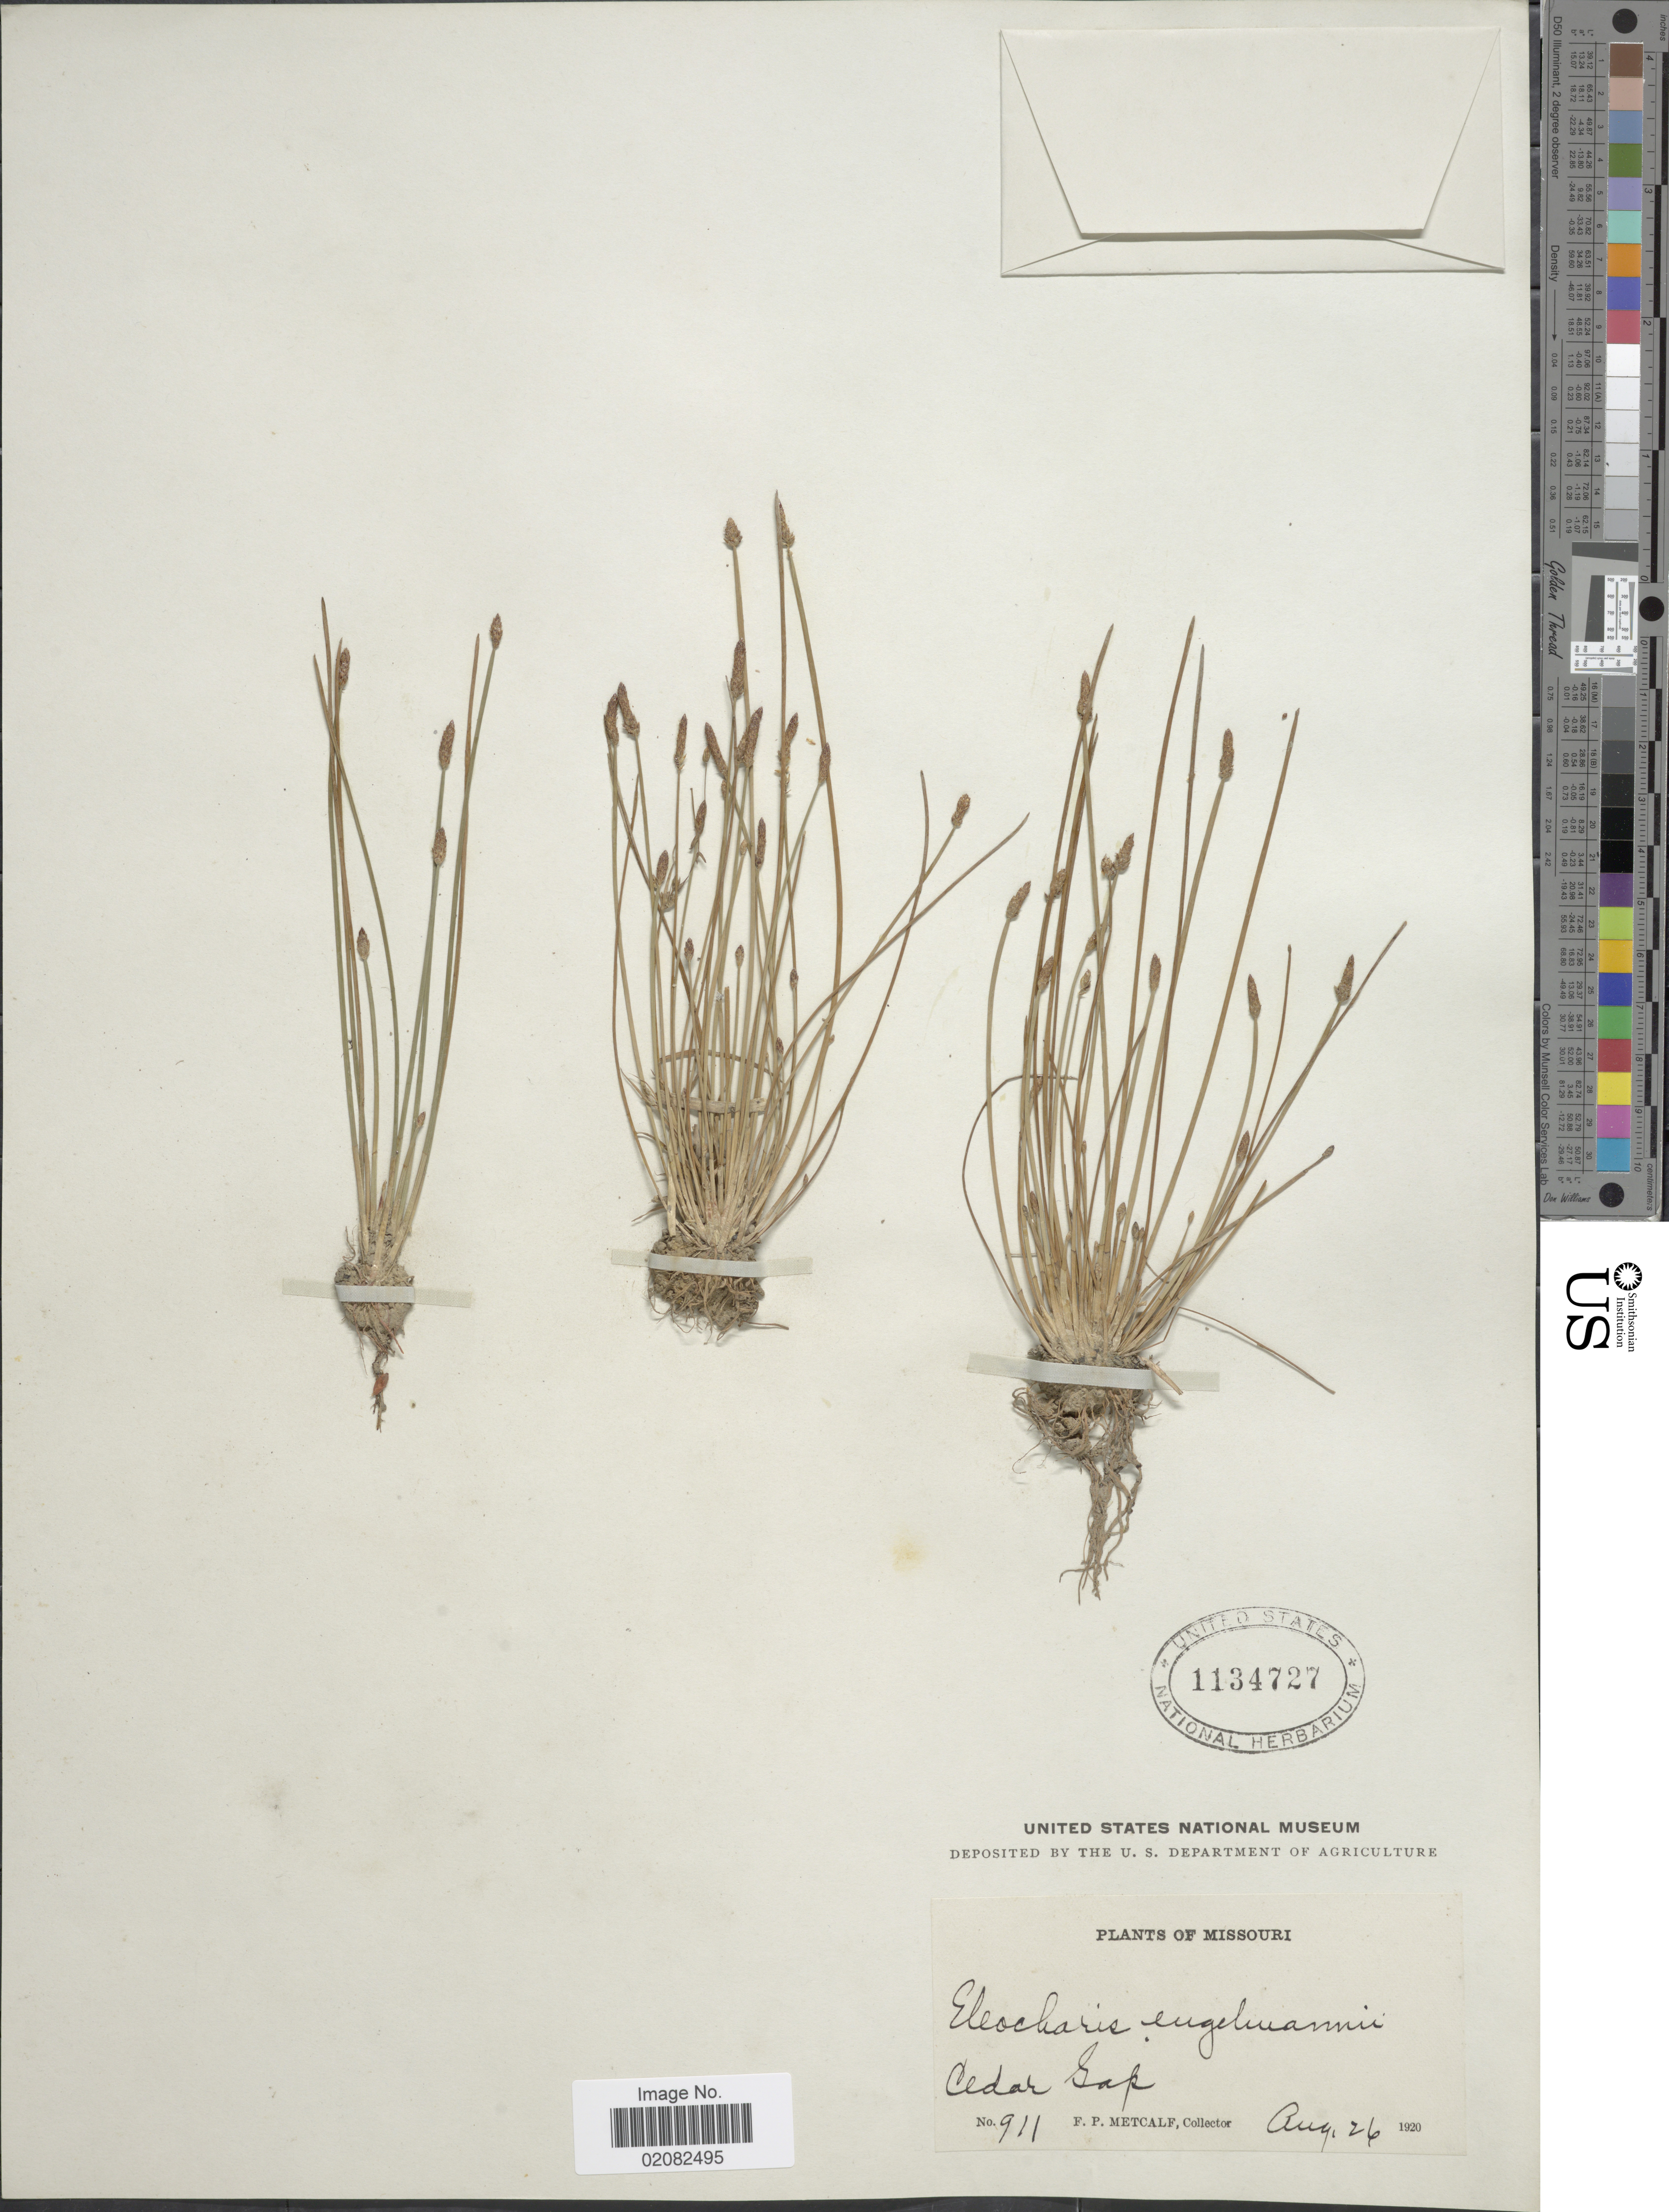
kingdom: Plantae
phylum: Tracheophyta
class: Liliopsida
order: Poales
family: Cyperaceae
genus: Eleocharis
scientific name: Eleocharis engelmannii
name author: Steud.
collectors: F. Metcalf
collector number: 911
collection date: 1920-08-26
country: United States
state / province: Missouri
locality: Cedar Gap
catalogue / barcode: US 1134727